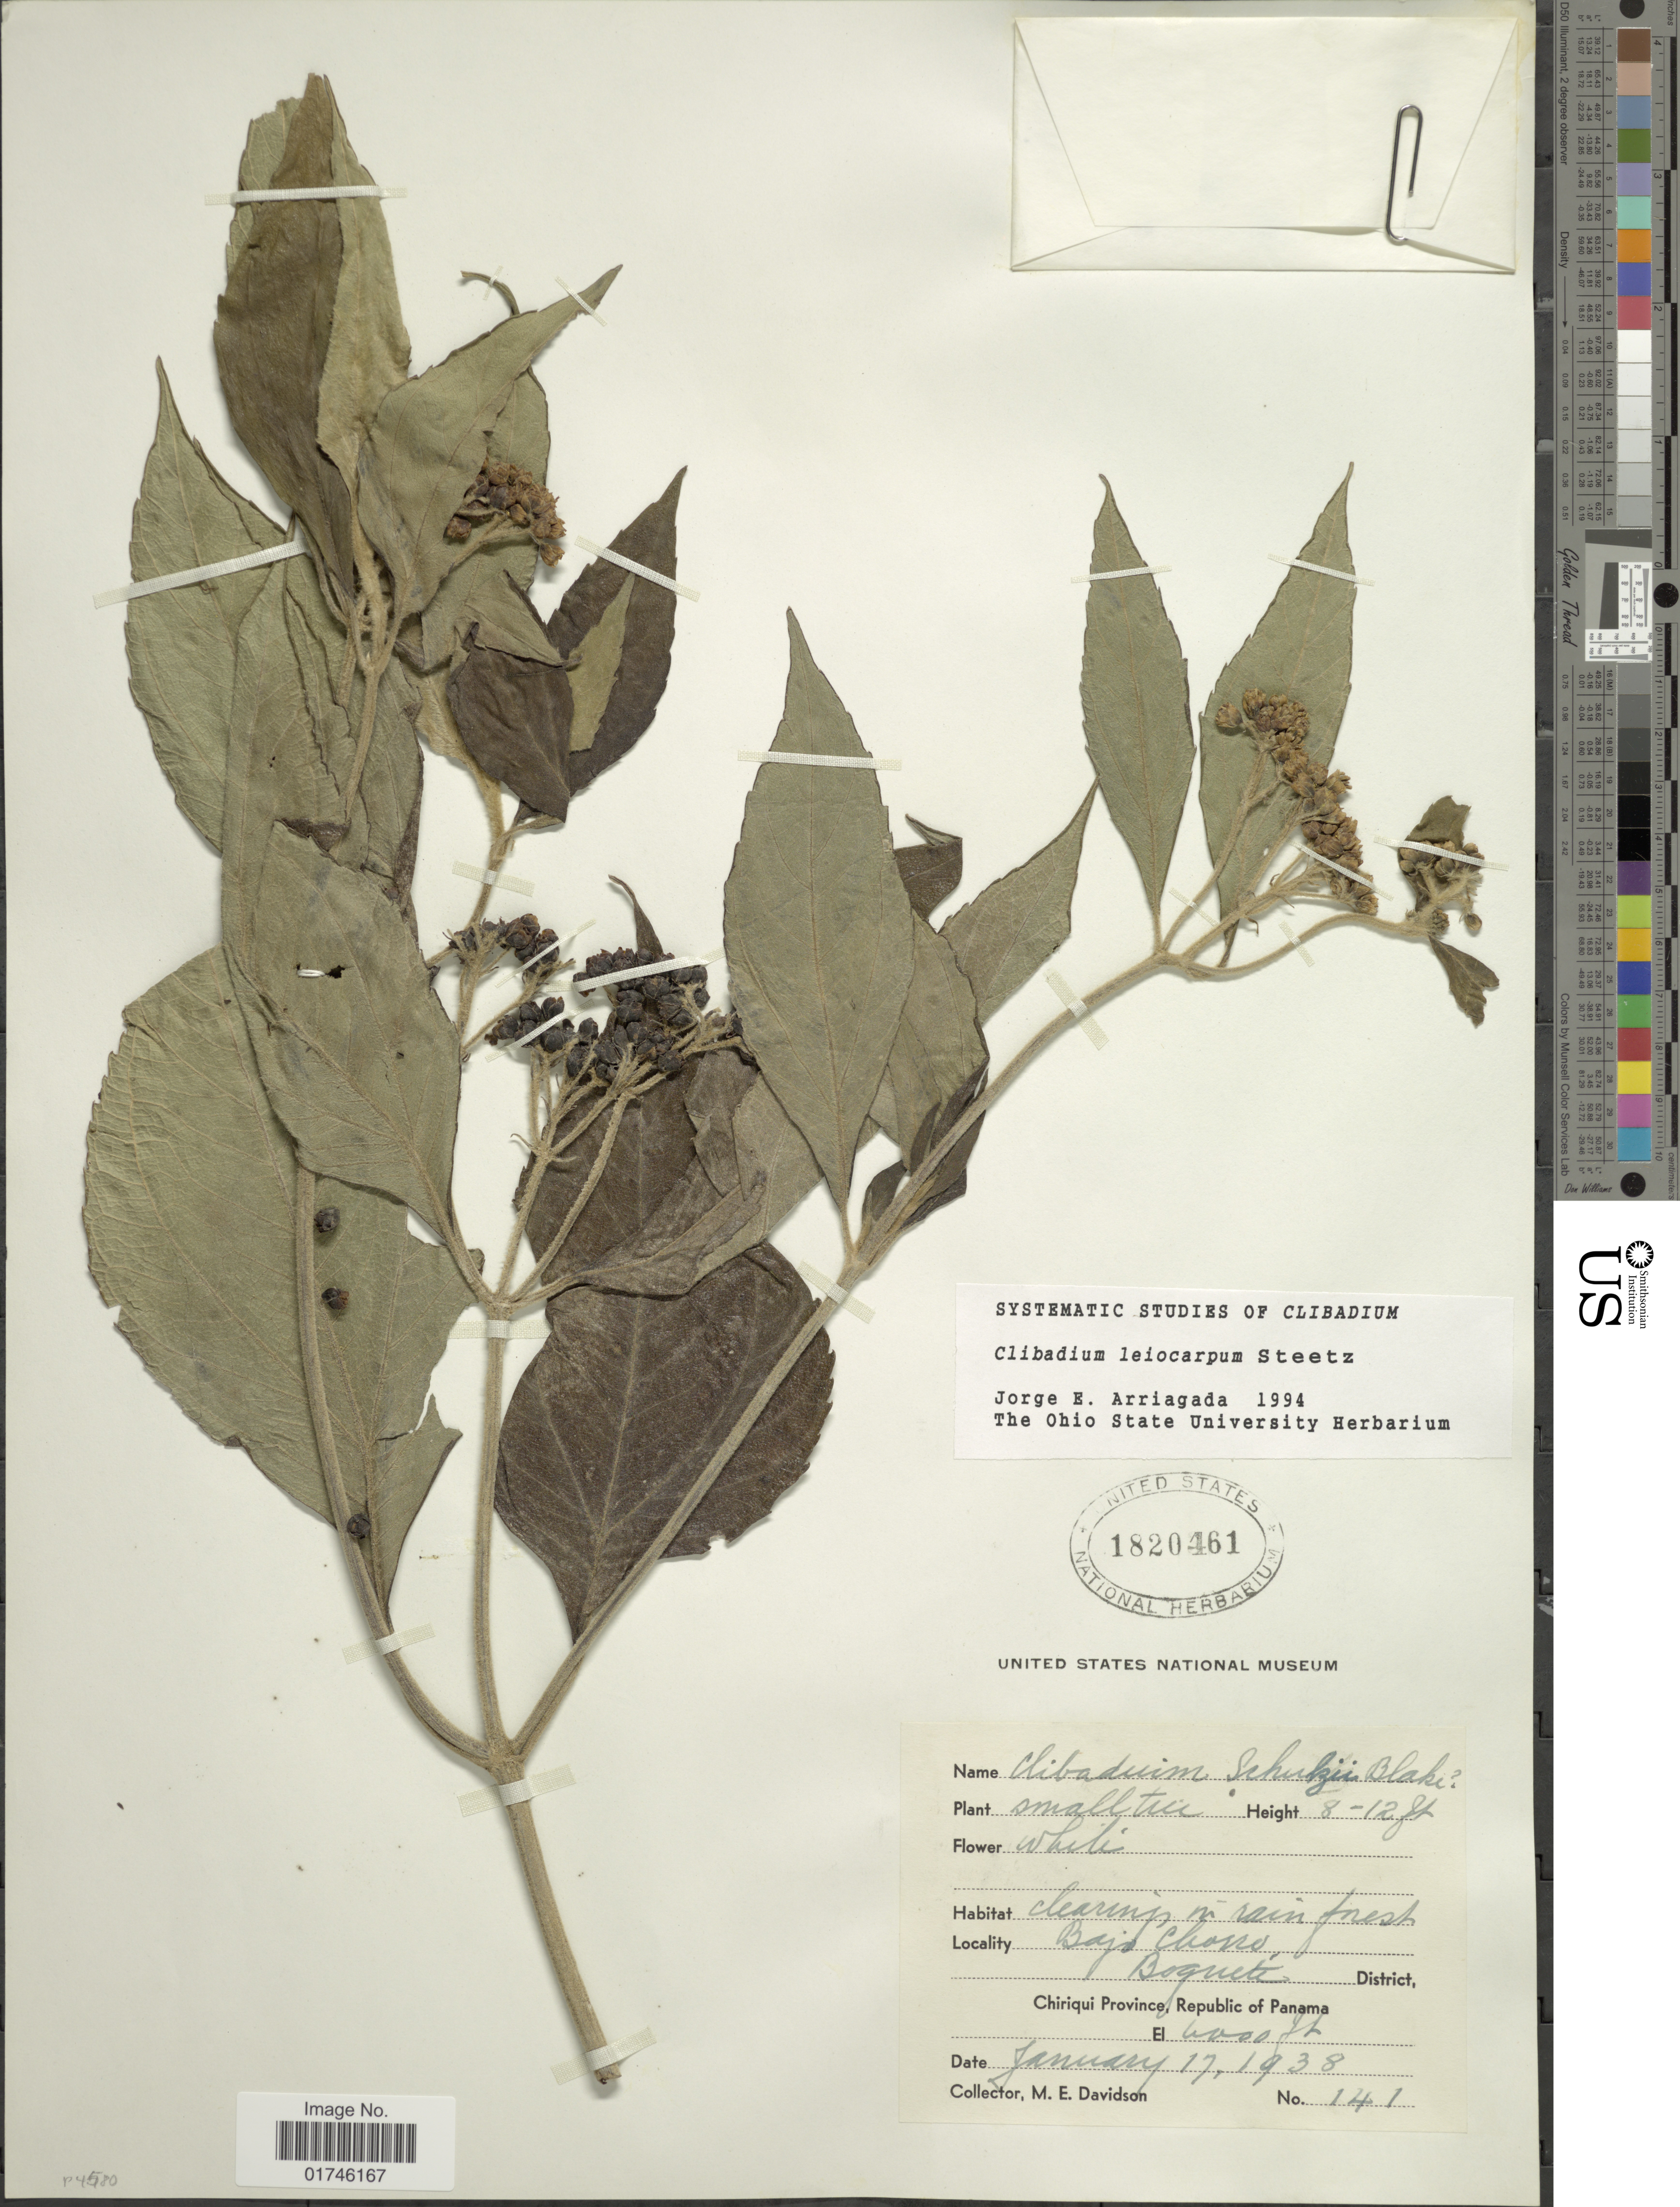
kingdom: Plantae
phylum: Tracheophyta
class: Magnoliopsida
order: Asterales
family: Asteraceae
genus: Clibadium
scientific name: Clibadium leiocarpum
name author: Steetz in Seem.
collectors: M. E. Davidson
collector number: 141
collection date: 1938-01-17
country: Panama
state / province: Chiriqui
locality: Bays Chano,Boquete, District, Chiriqui Province, Republic of Panama.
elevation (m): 1829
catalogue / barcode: US 1820461